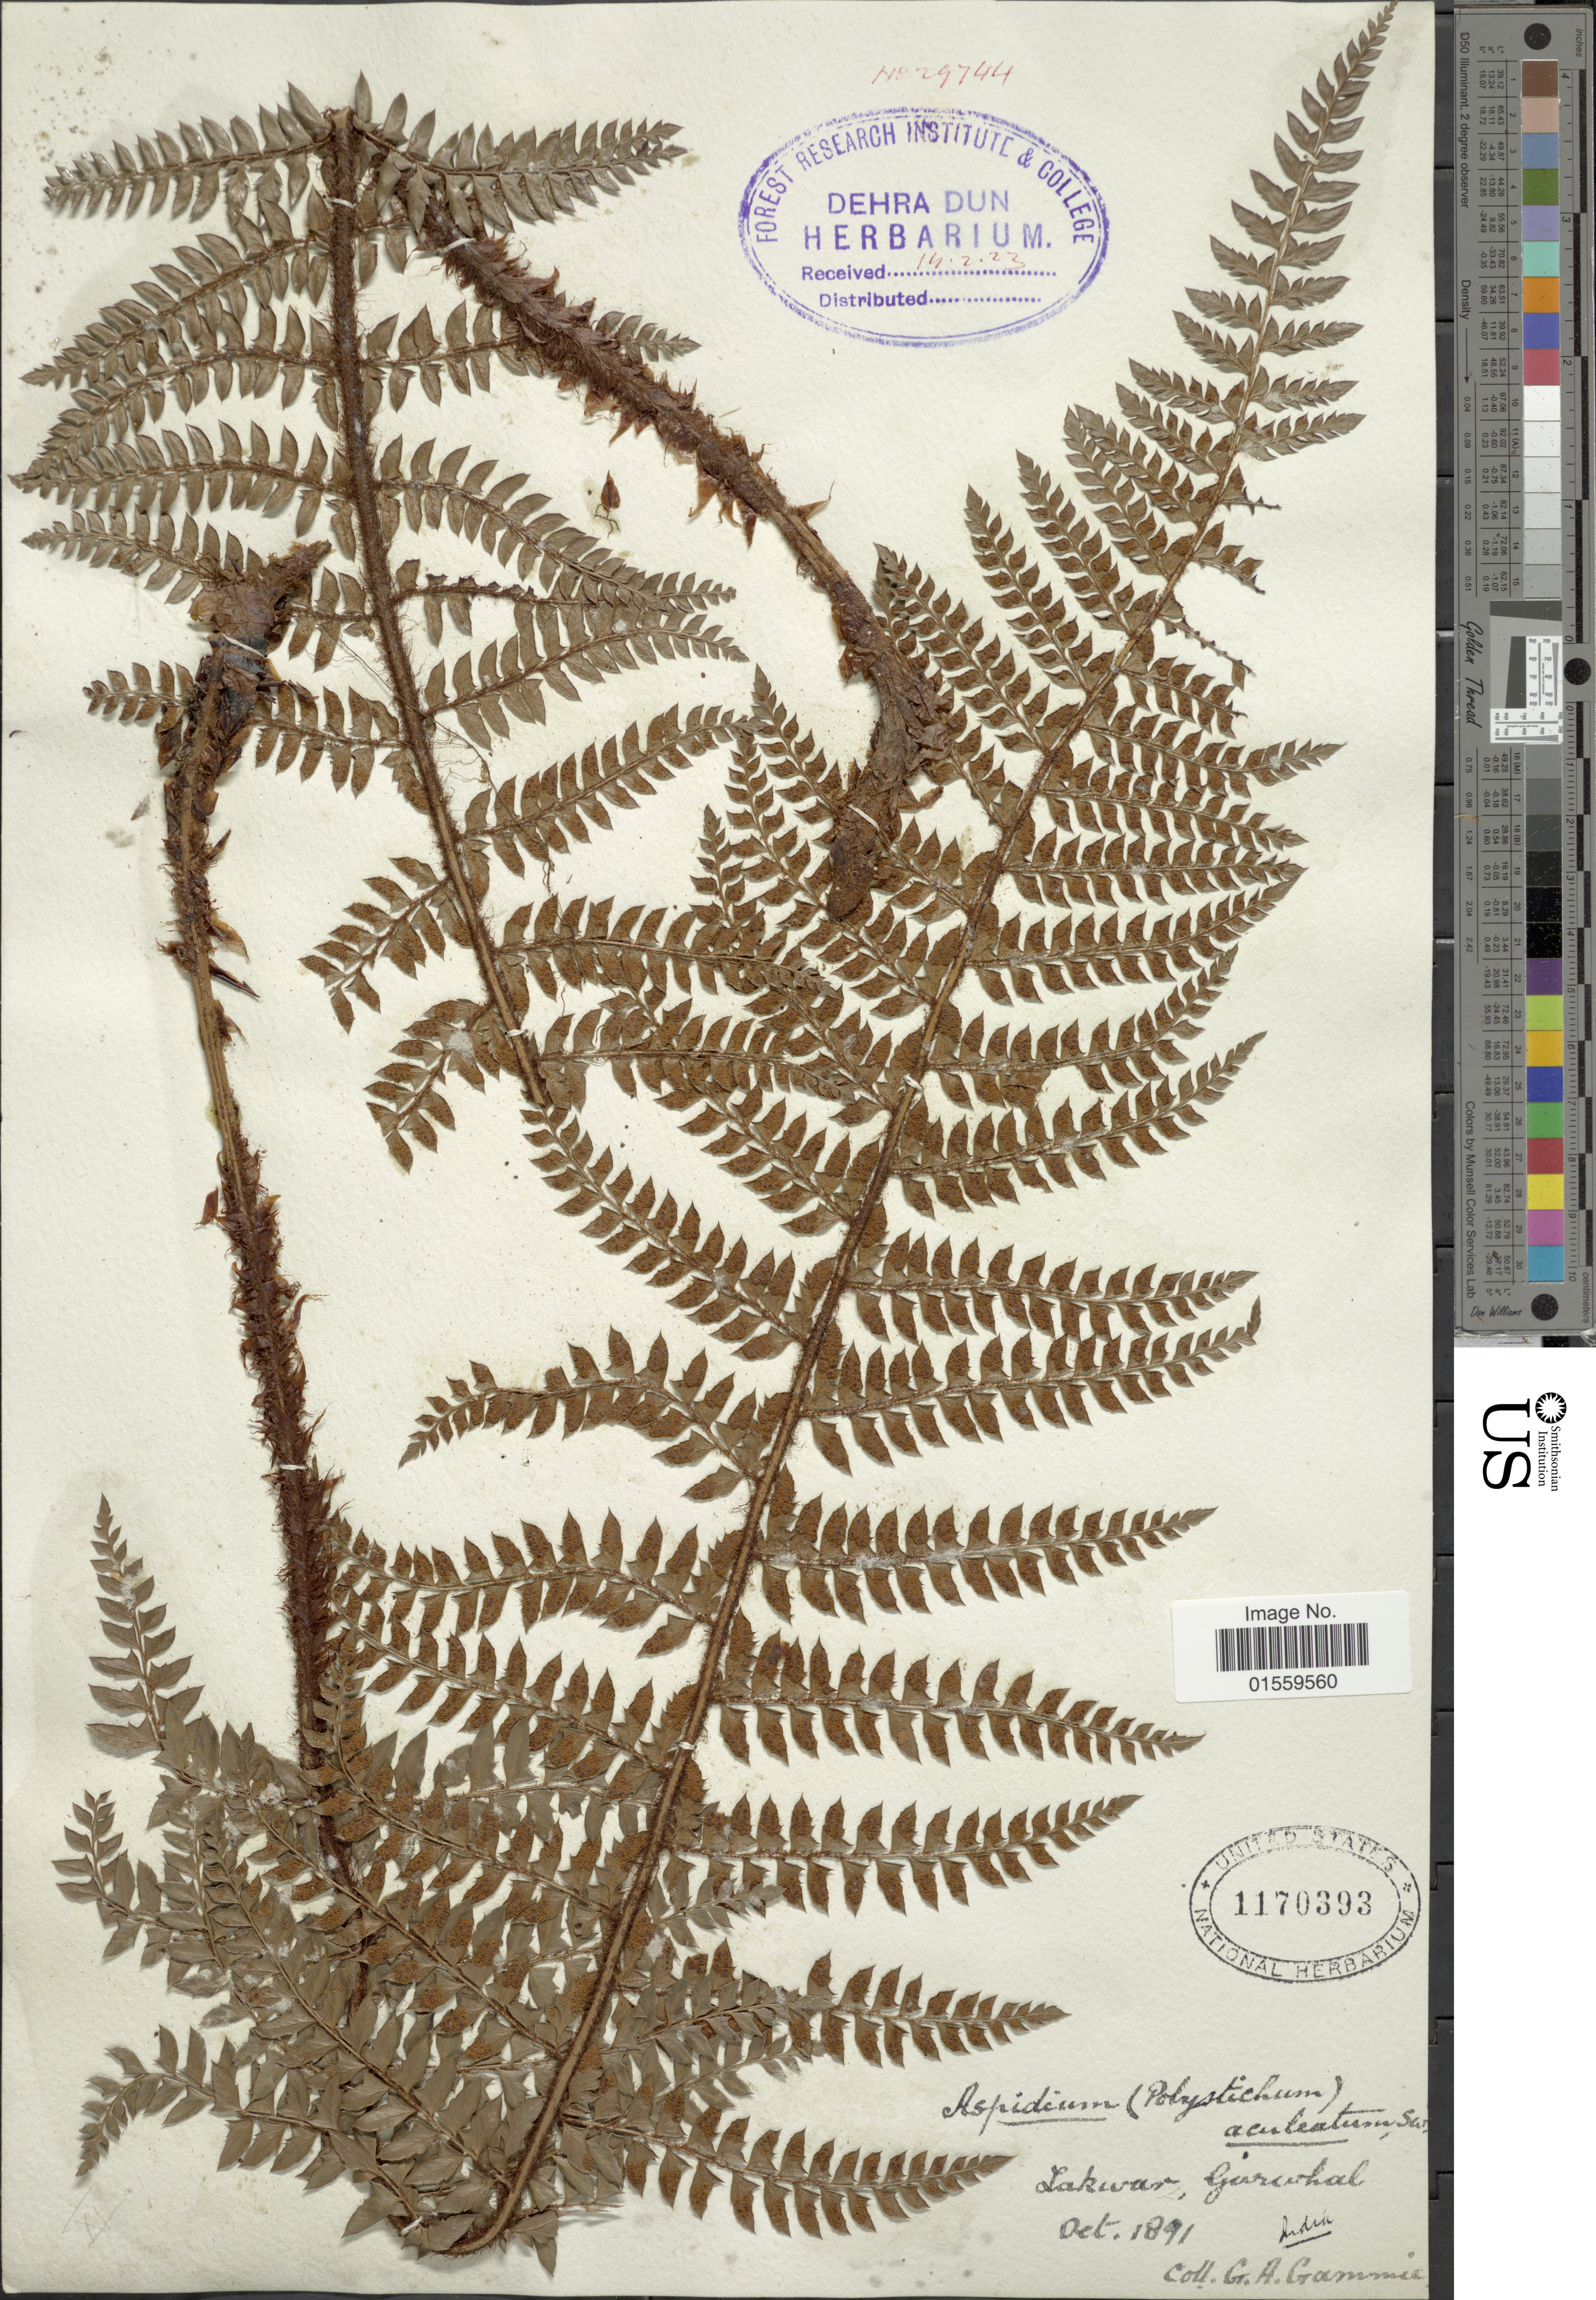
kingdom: Plantae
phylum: Tracheophyta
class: Polypodiopsida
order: Polypodiales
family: Dryopteridaceae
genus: Polystichum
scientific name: Polystichum setiferum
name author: (Forssk.) Moore ex Woynar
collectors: G. Gammie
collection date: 1891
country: India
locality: Lakwar, Gurwhal, India.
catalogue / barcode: US 1170393